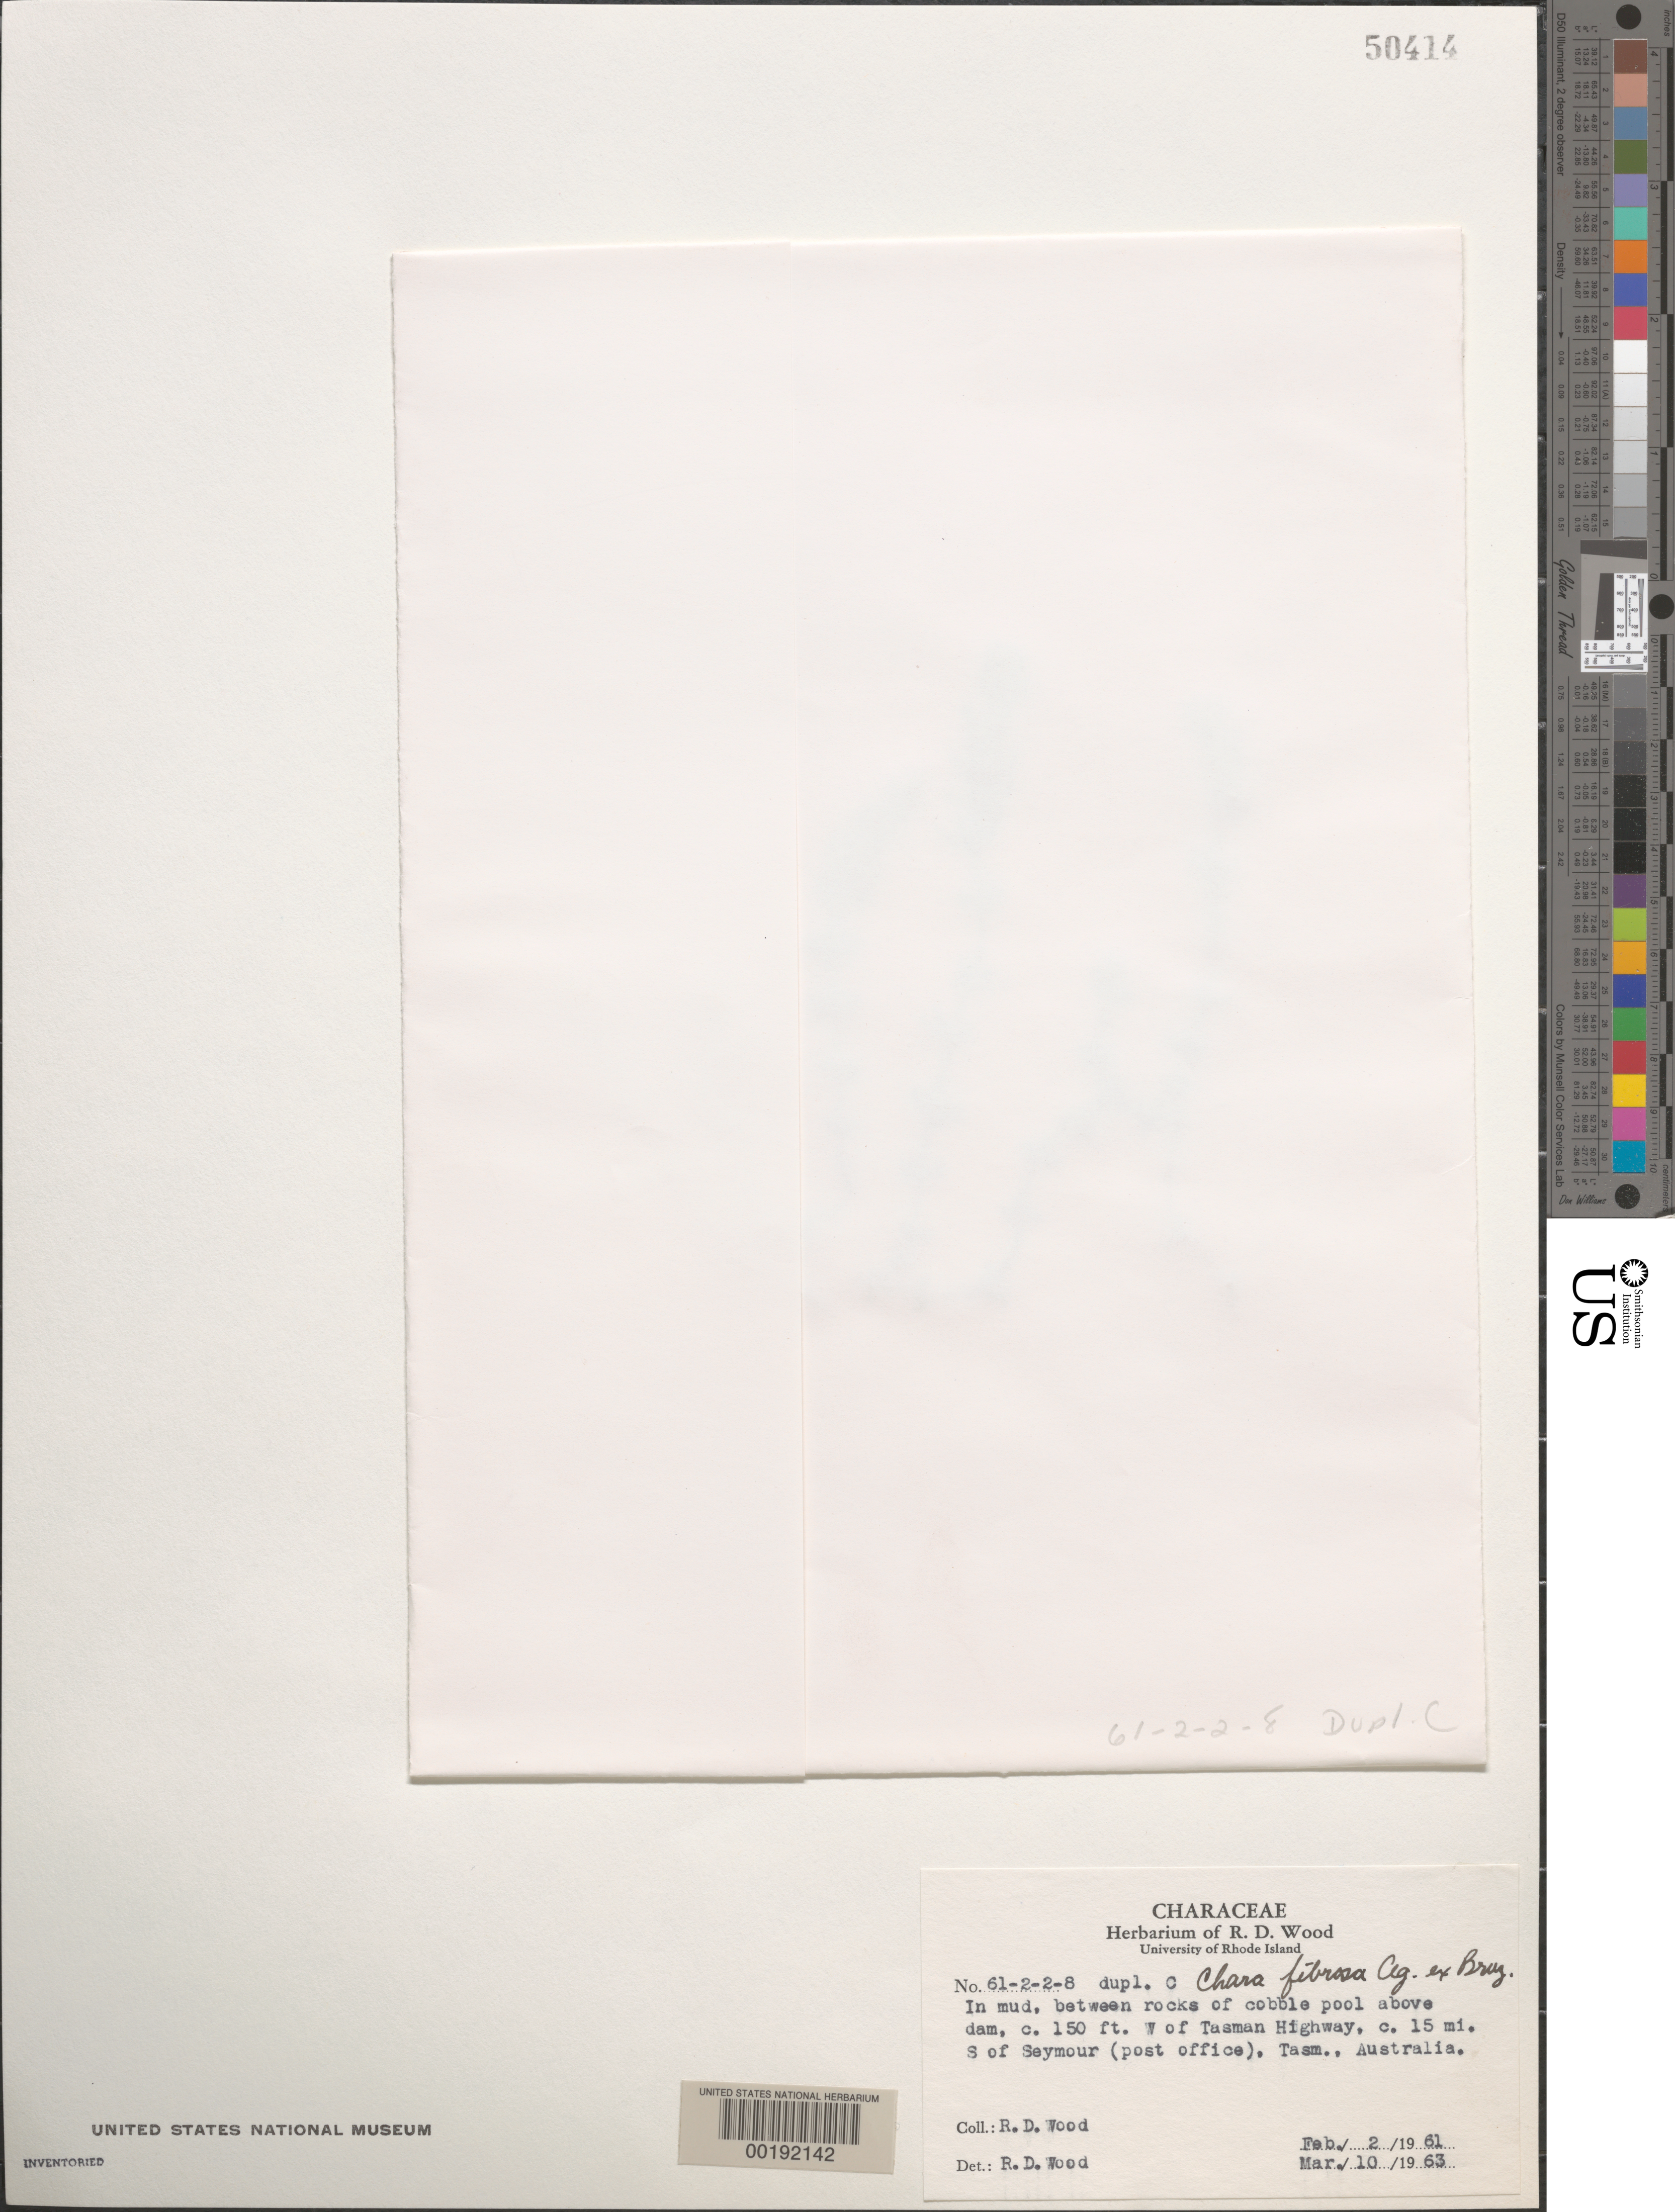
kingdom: Plantae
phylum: Charophyta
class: Charophyceae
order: Charales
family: Characeae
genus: Chara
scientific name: Chara fibrosa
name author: C. Agardh ex Bruzelius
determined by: Wood, R. D.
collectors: R. Wood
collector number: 61-2-2-8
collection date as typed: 02 Feb 1961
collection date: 1961-02-02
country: Australia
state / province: Tasmania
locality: Above dam west of Tasman Highway ca. 15 miles south of Seymour Post Office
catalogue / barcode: US 50414